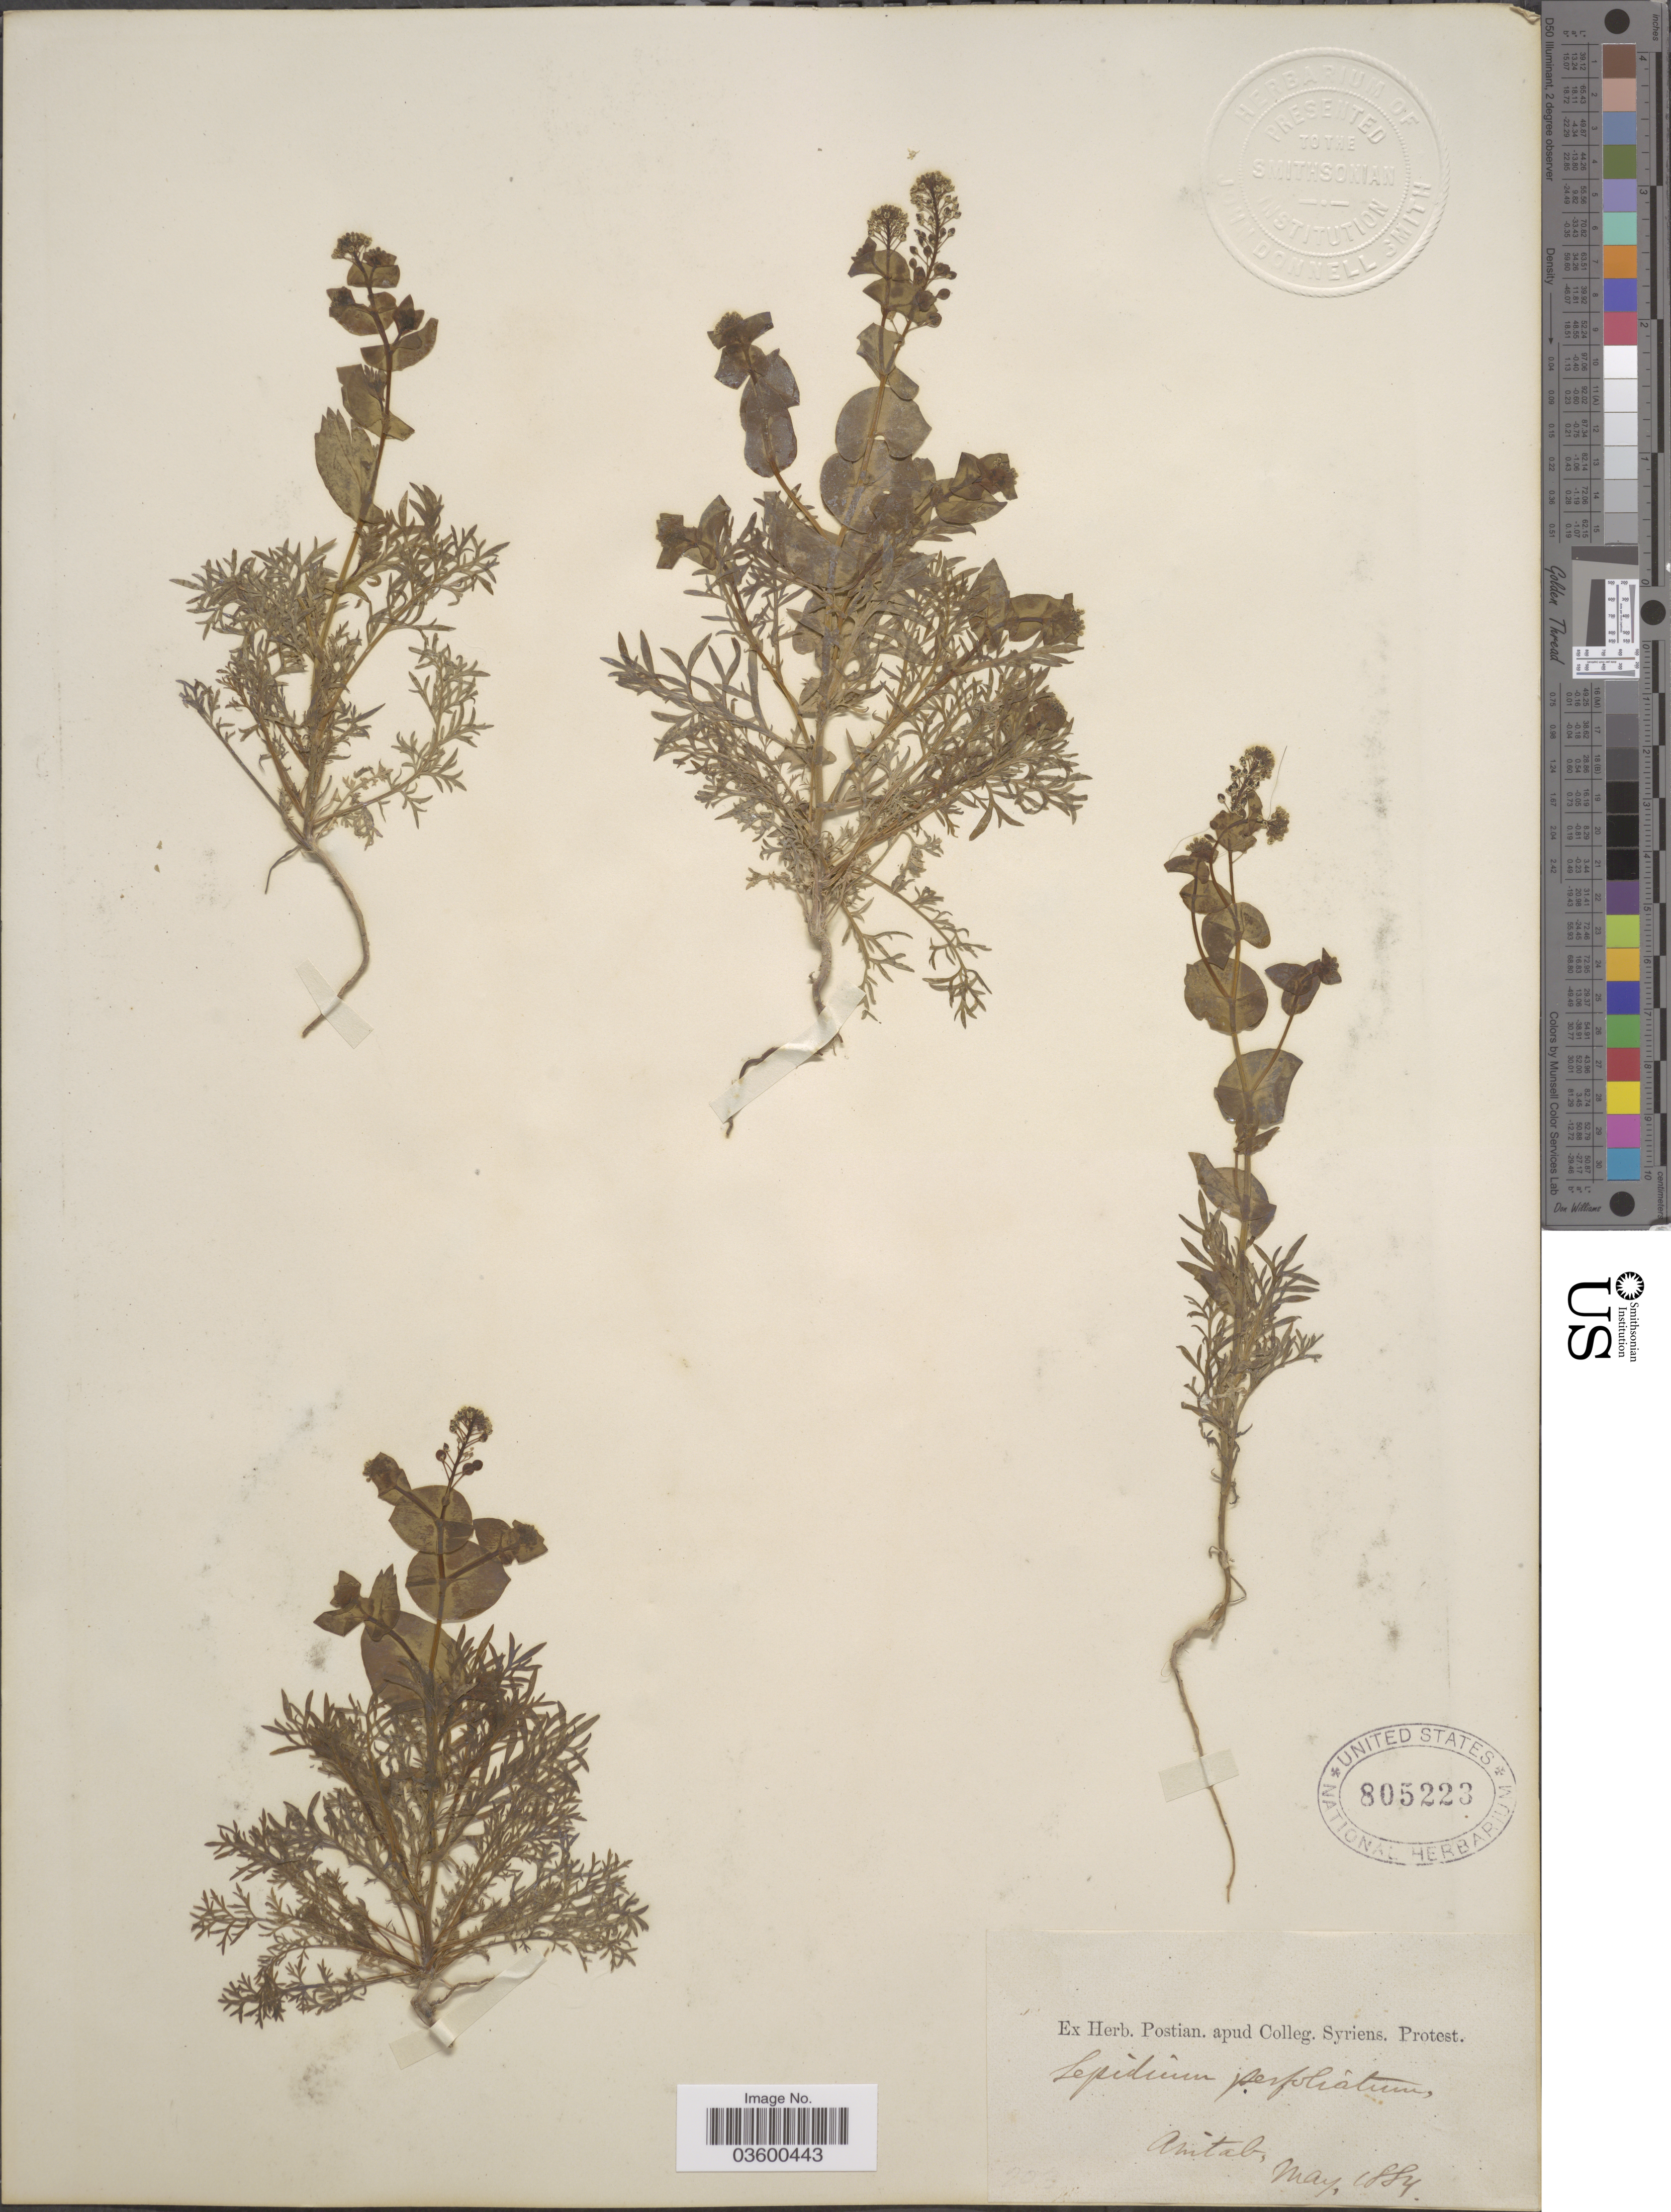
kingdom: Plantae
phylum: Tracheophyta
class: Magnoliopsida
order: Brassicales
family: Brassicaceae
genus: Lepidium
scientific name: Lepidium perfoliatum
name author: L.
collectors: ex herb. Postian. apud Colleg. Syriens. Protest. USE "Fannie P. A. Shepard" (10308853) AS PRIMARY COLLECTOR INSTEAD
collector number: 203*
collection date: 1884-05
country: Turkey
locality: Aintab.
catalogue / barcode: US 805223